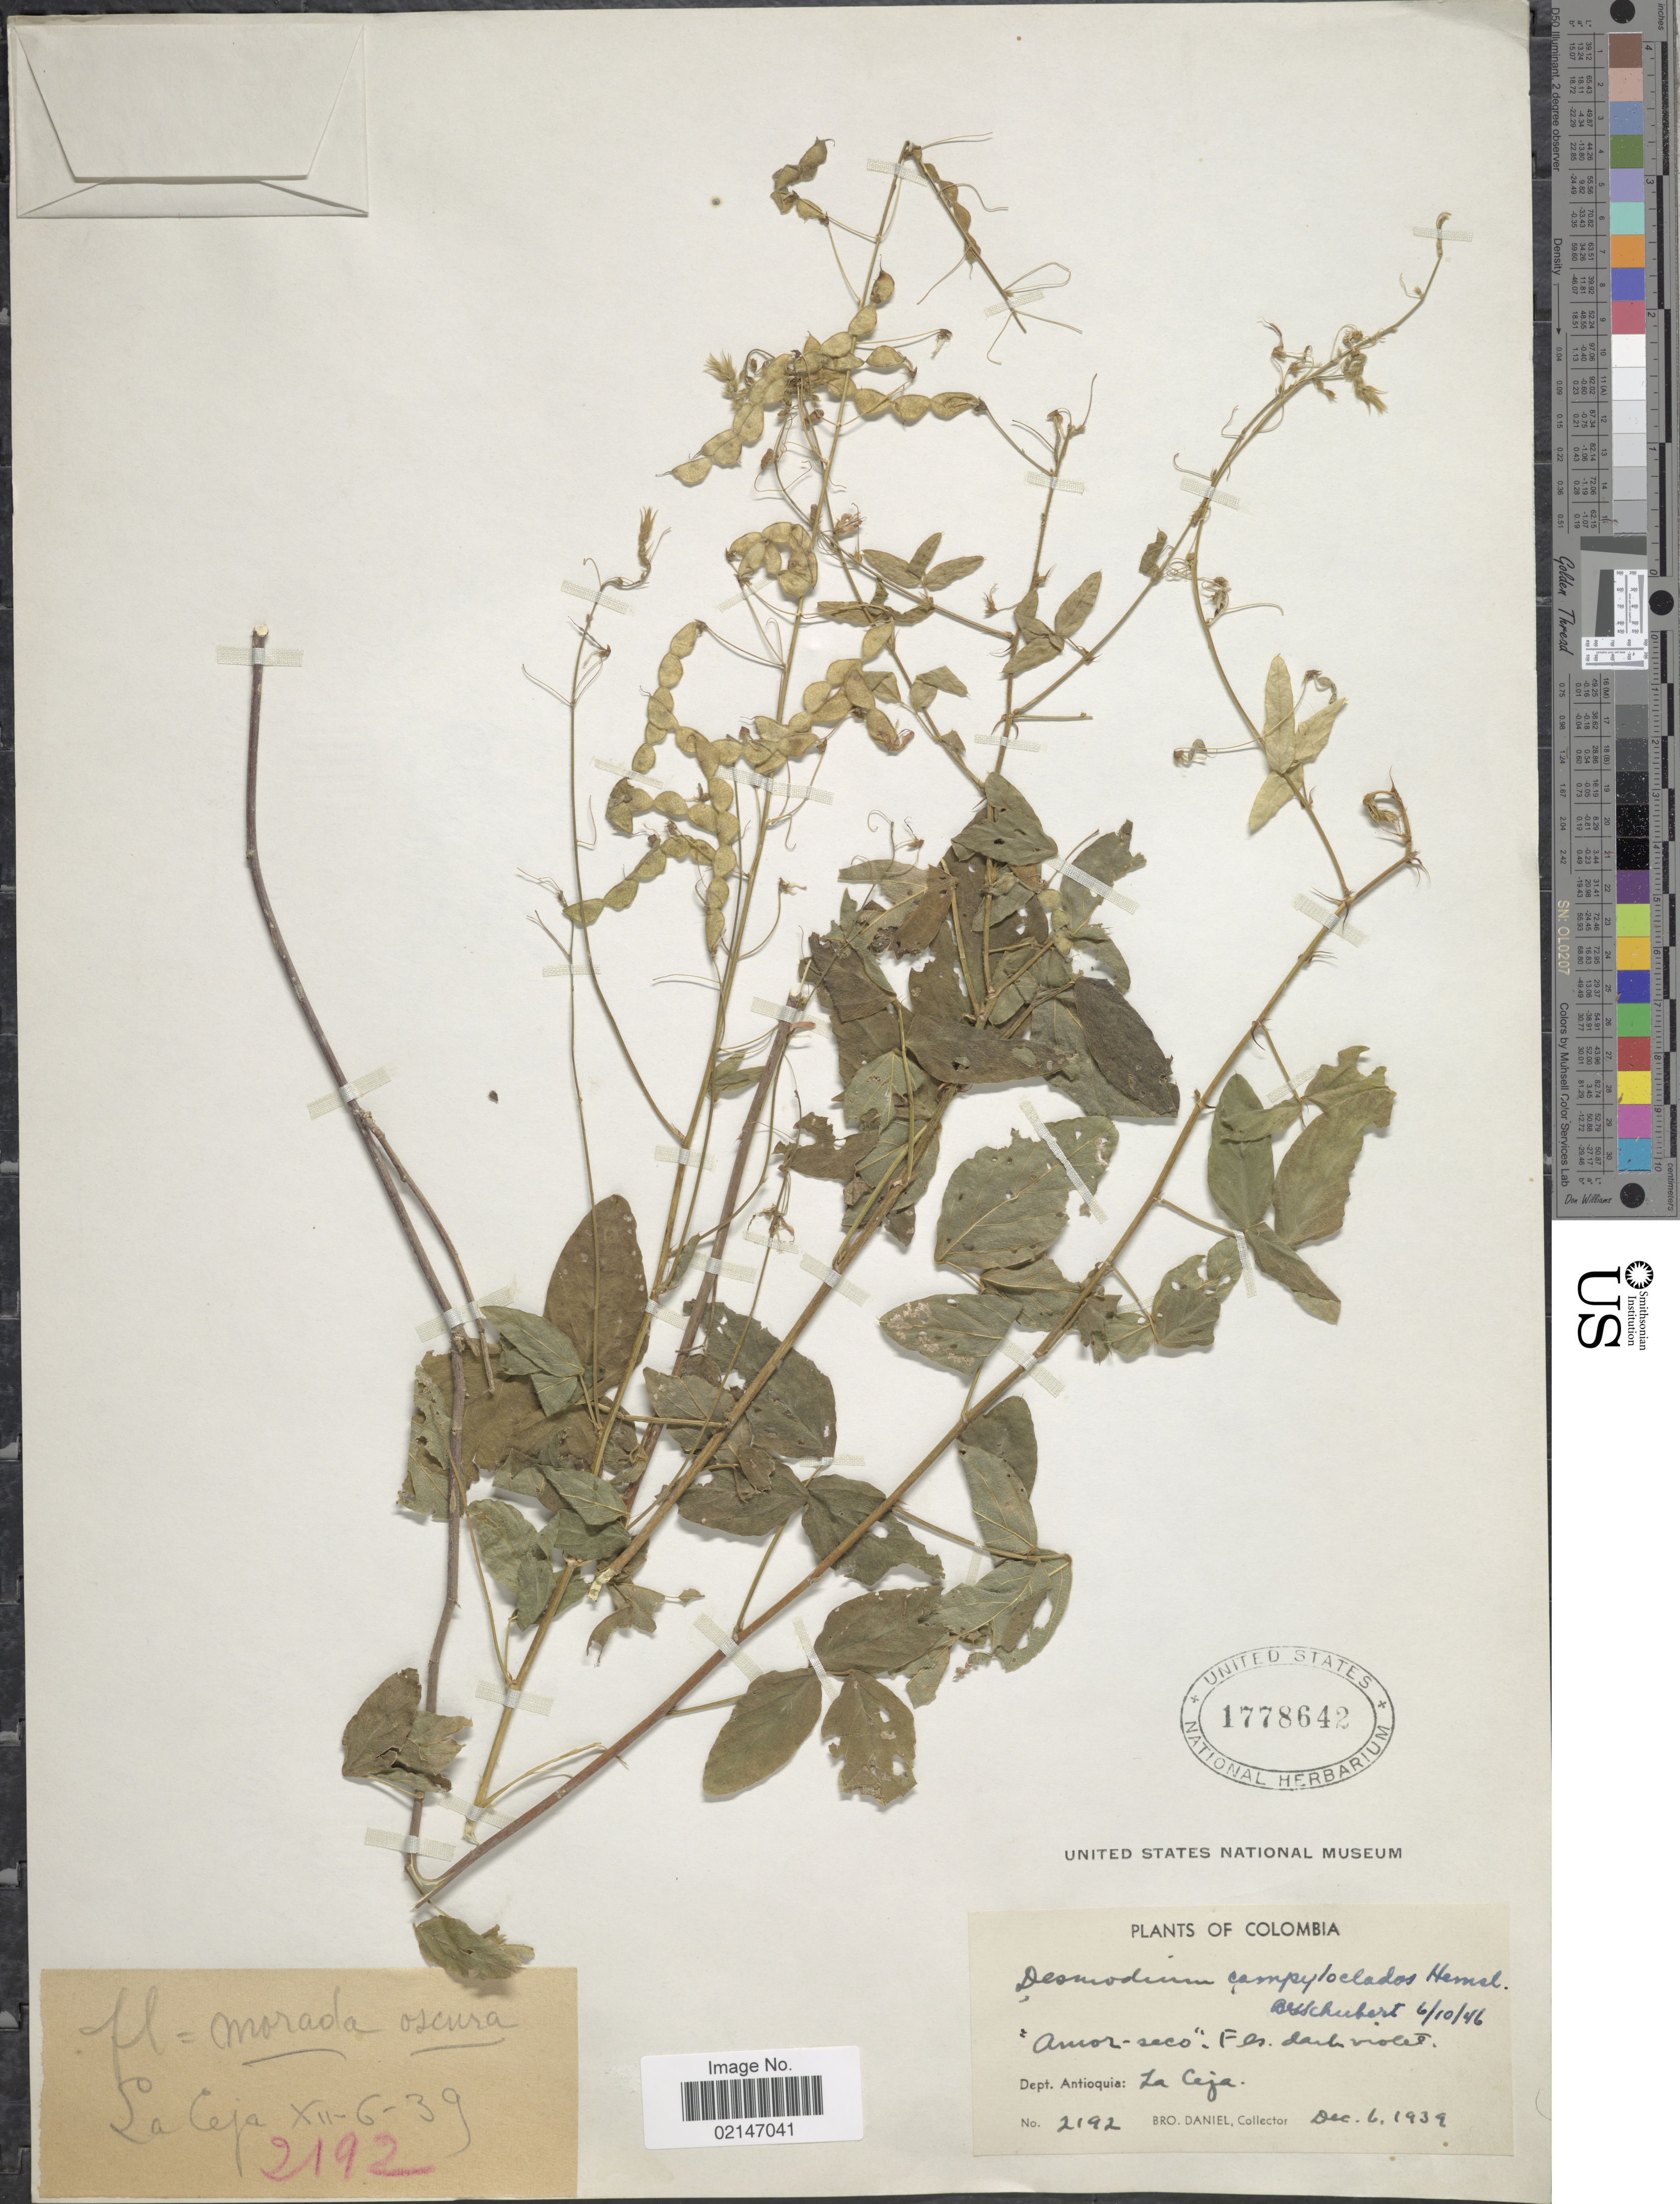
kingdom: Plantae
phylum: Tracheophyta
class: Magnoliopsida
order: Fabales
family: Fabaceae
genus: Desmodium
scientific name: Desmodium campyloclados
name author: Hemsl.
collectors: Bro. Daniel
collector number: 2192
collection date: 1939-12-06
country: Colombia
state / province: Antioquia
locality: Za Ceja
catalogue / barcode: US 1778642